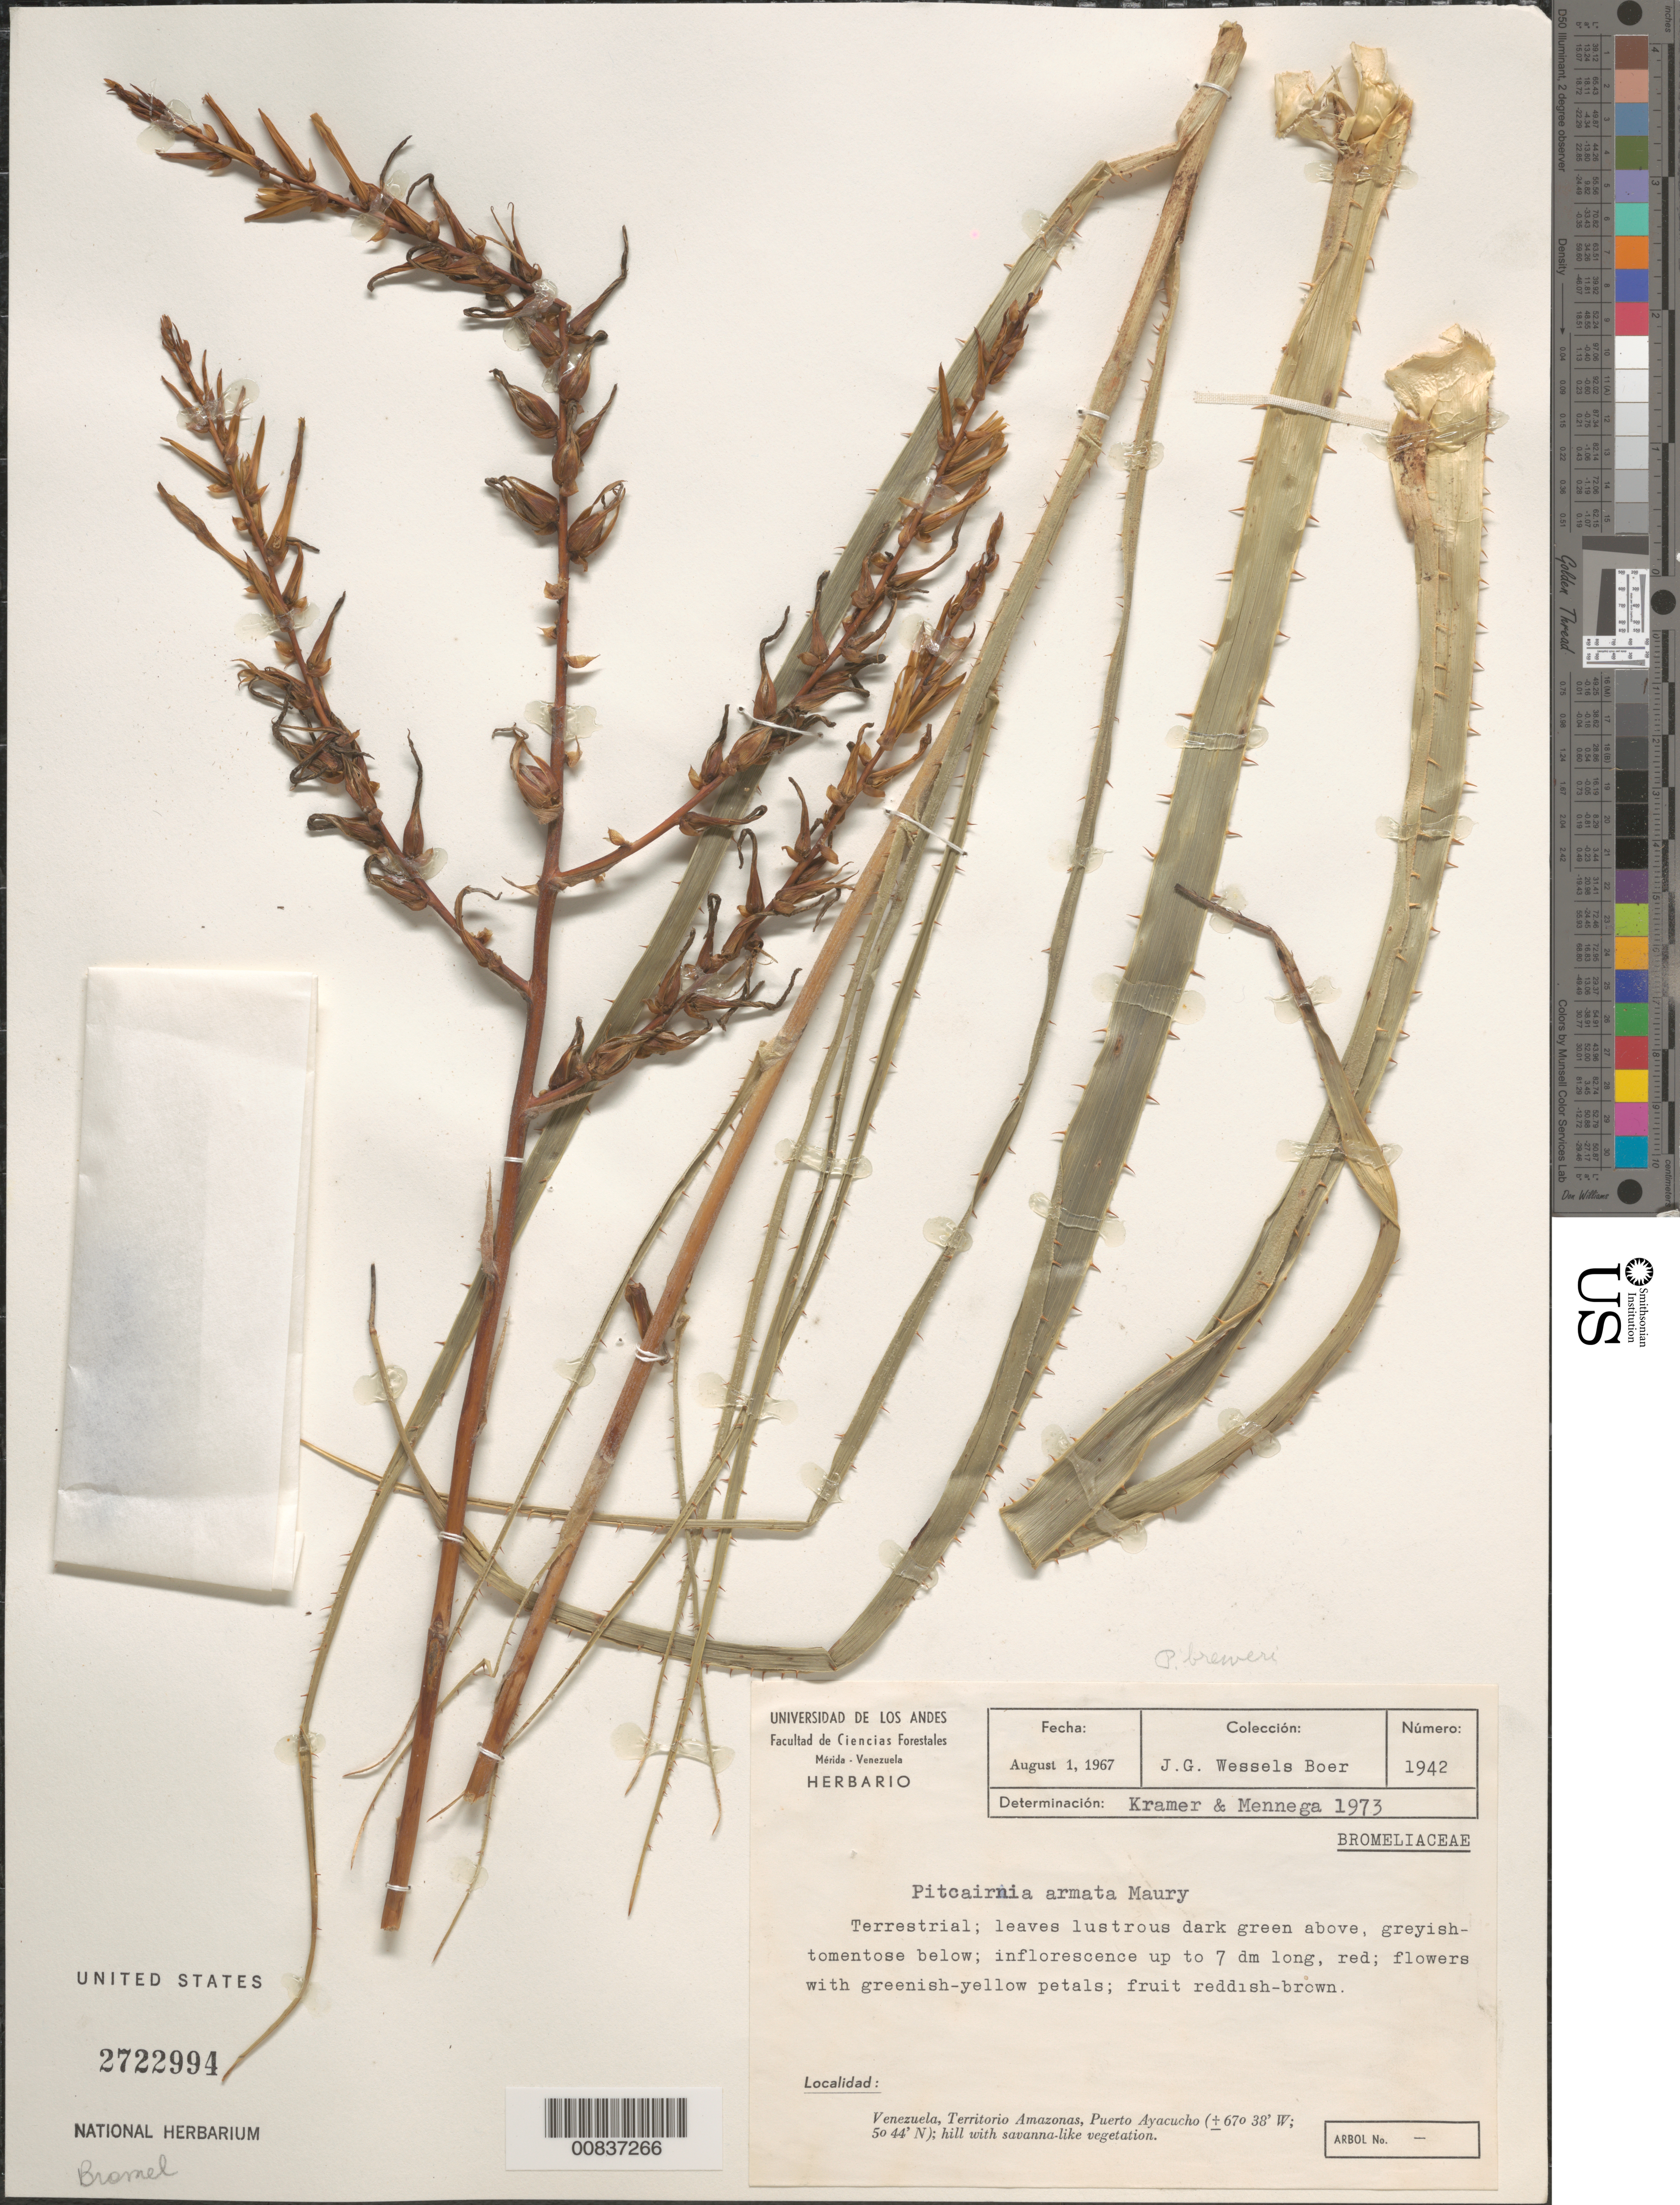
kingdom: Plantae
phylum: Tracheophyta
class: Liliopsida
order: Poales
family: Bromeliaceae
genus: Pitcairnia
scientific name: Pitcairnia armata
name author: Maury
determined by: Kramer, --; Mennega, E. A.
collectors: J. G. Wessels Boer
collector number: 1942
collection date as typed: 1-Aug-67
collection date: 1967-08-01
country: Venezuela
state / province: Amazonas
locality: Puerto Ayacucho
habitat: Hill with savannah-like vegetation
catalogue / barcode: US 2722994